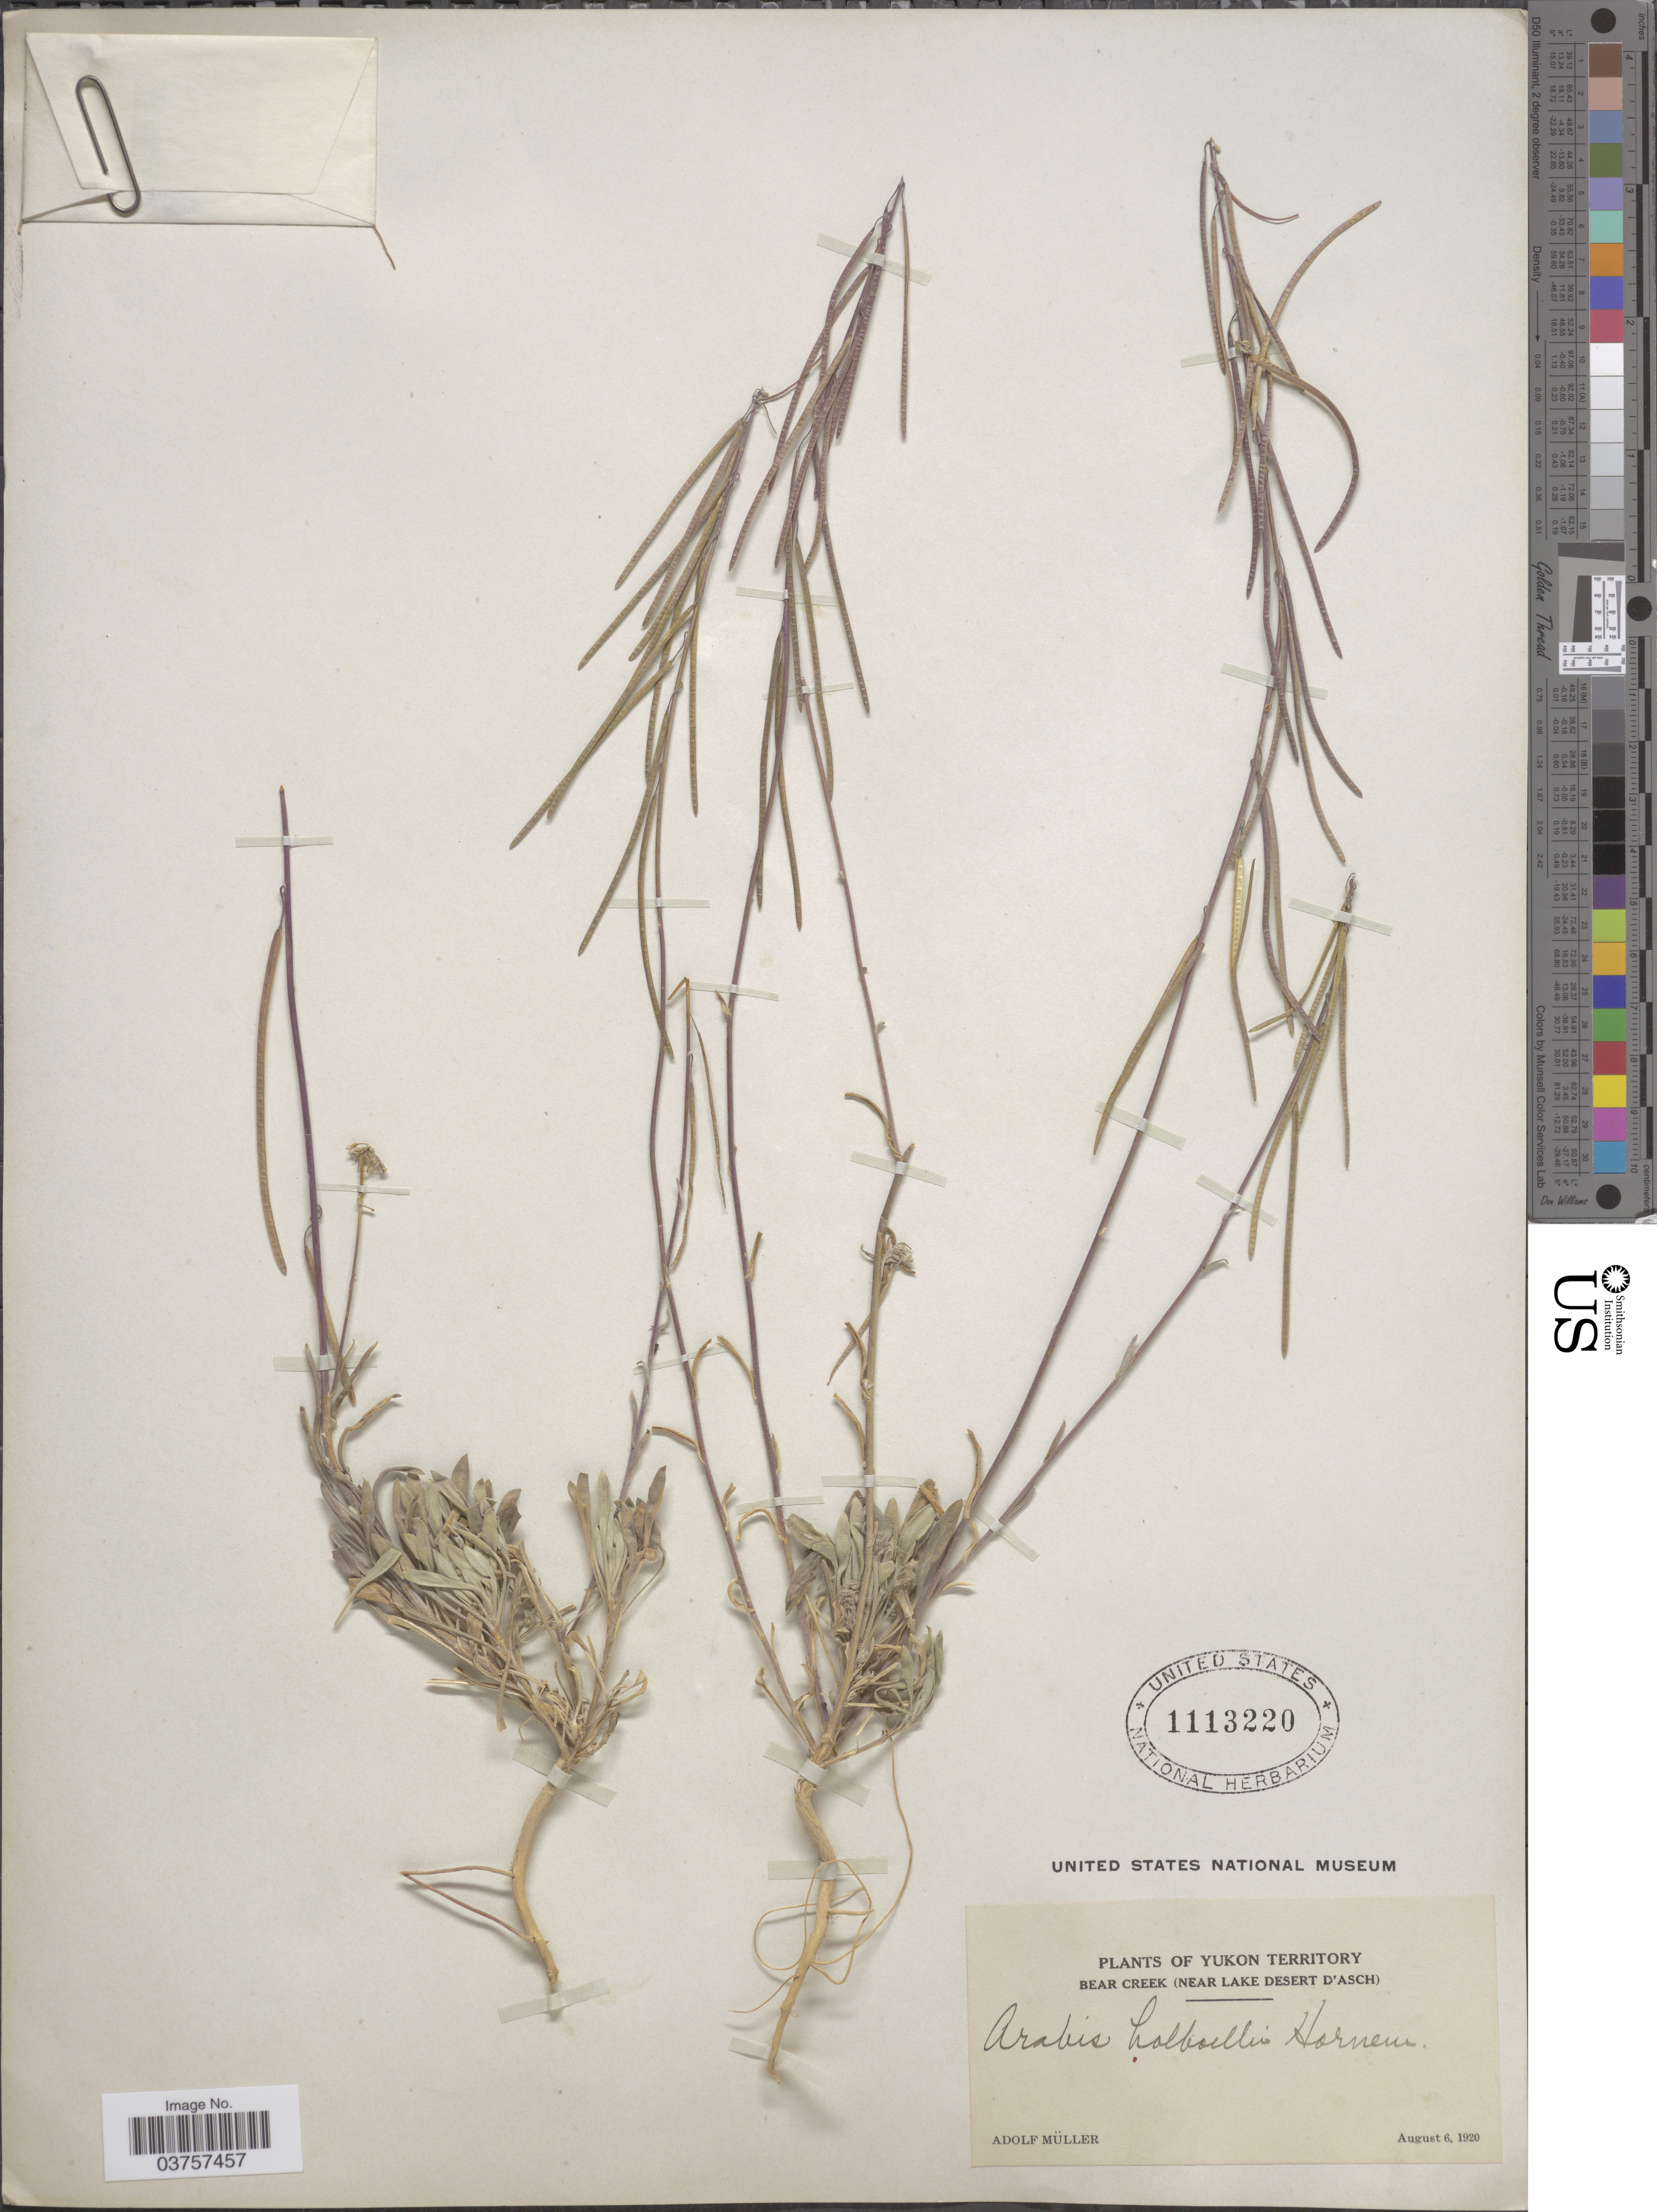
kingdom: Plantae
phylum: Tracheophyta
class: Magnoliopsida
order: Brassicales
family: Brassicaceae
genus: Arabis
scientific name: Arabis holboellii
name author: Hornem.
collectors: A. Muller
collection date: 1920-08-06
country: Canada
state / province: Yukon Territory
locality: Bear Creek (Near Lake Desert D'Asch).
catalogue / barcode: US 1113220